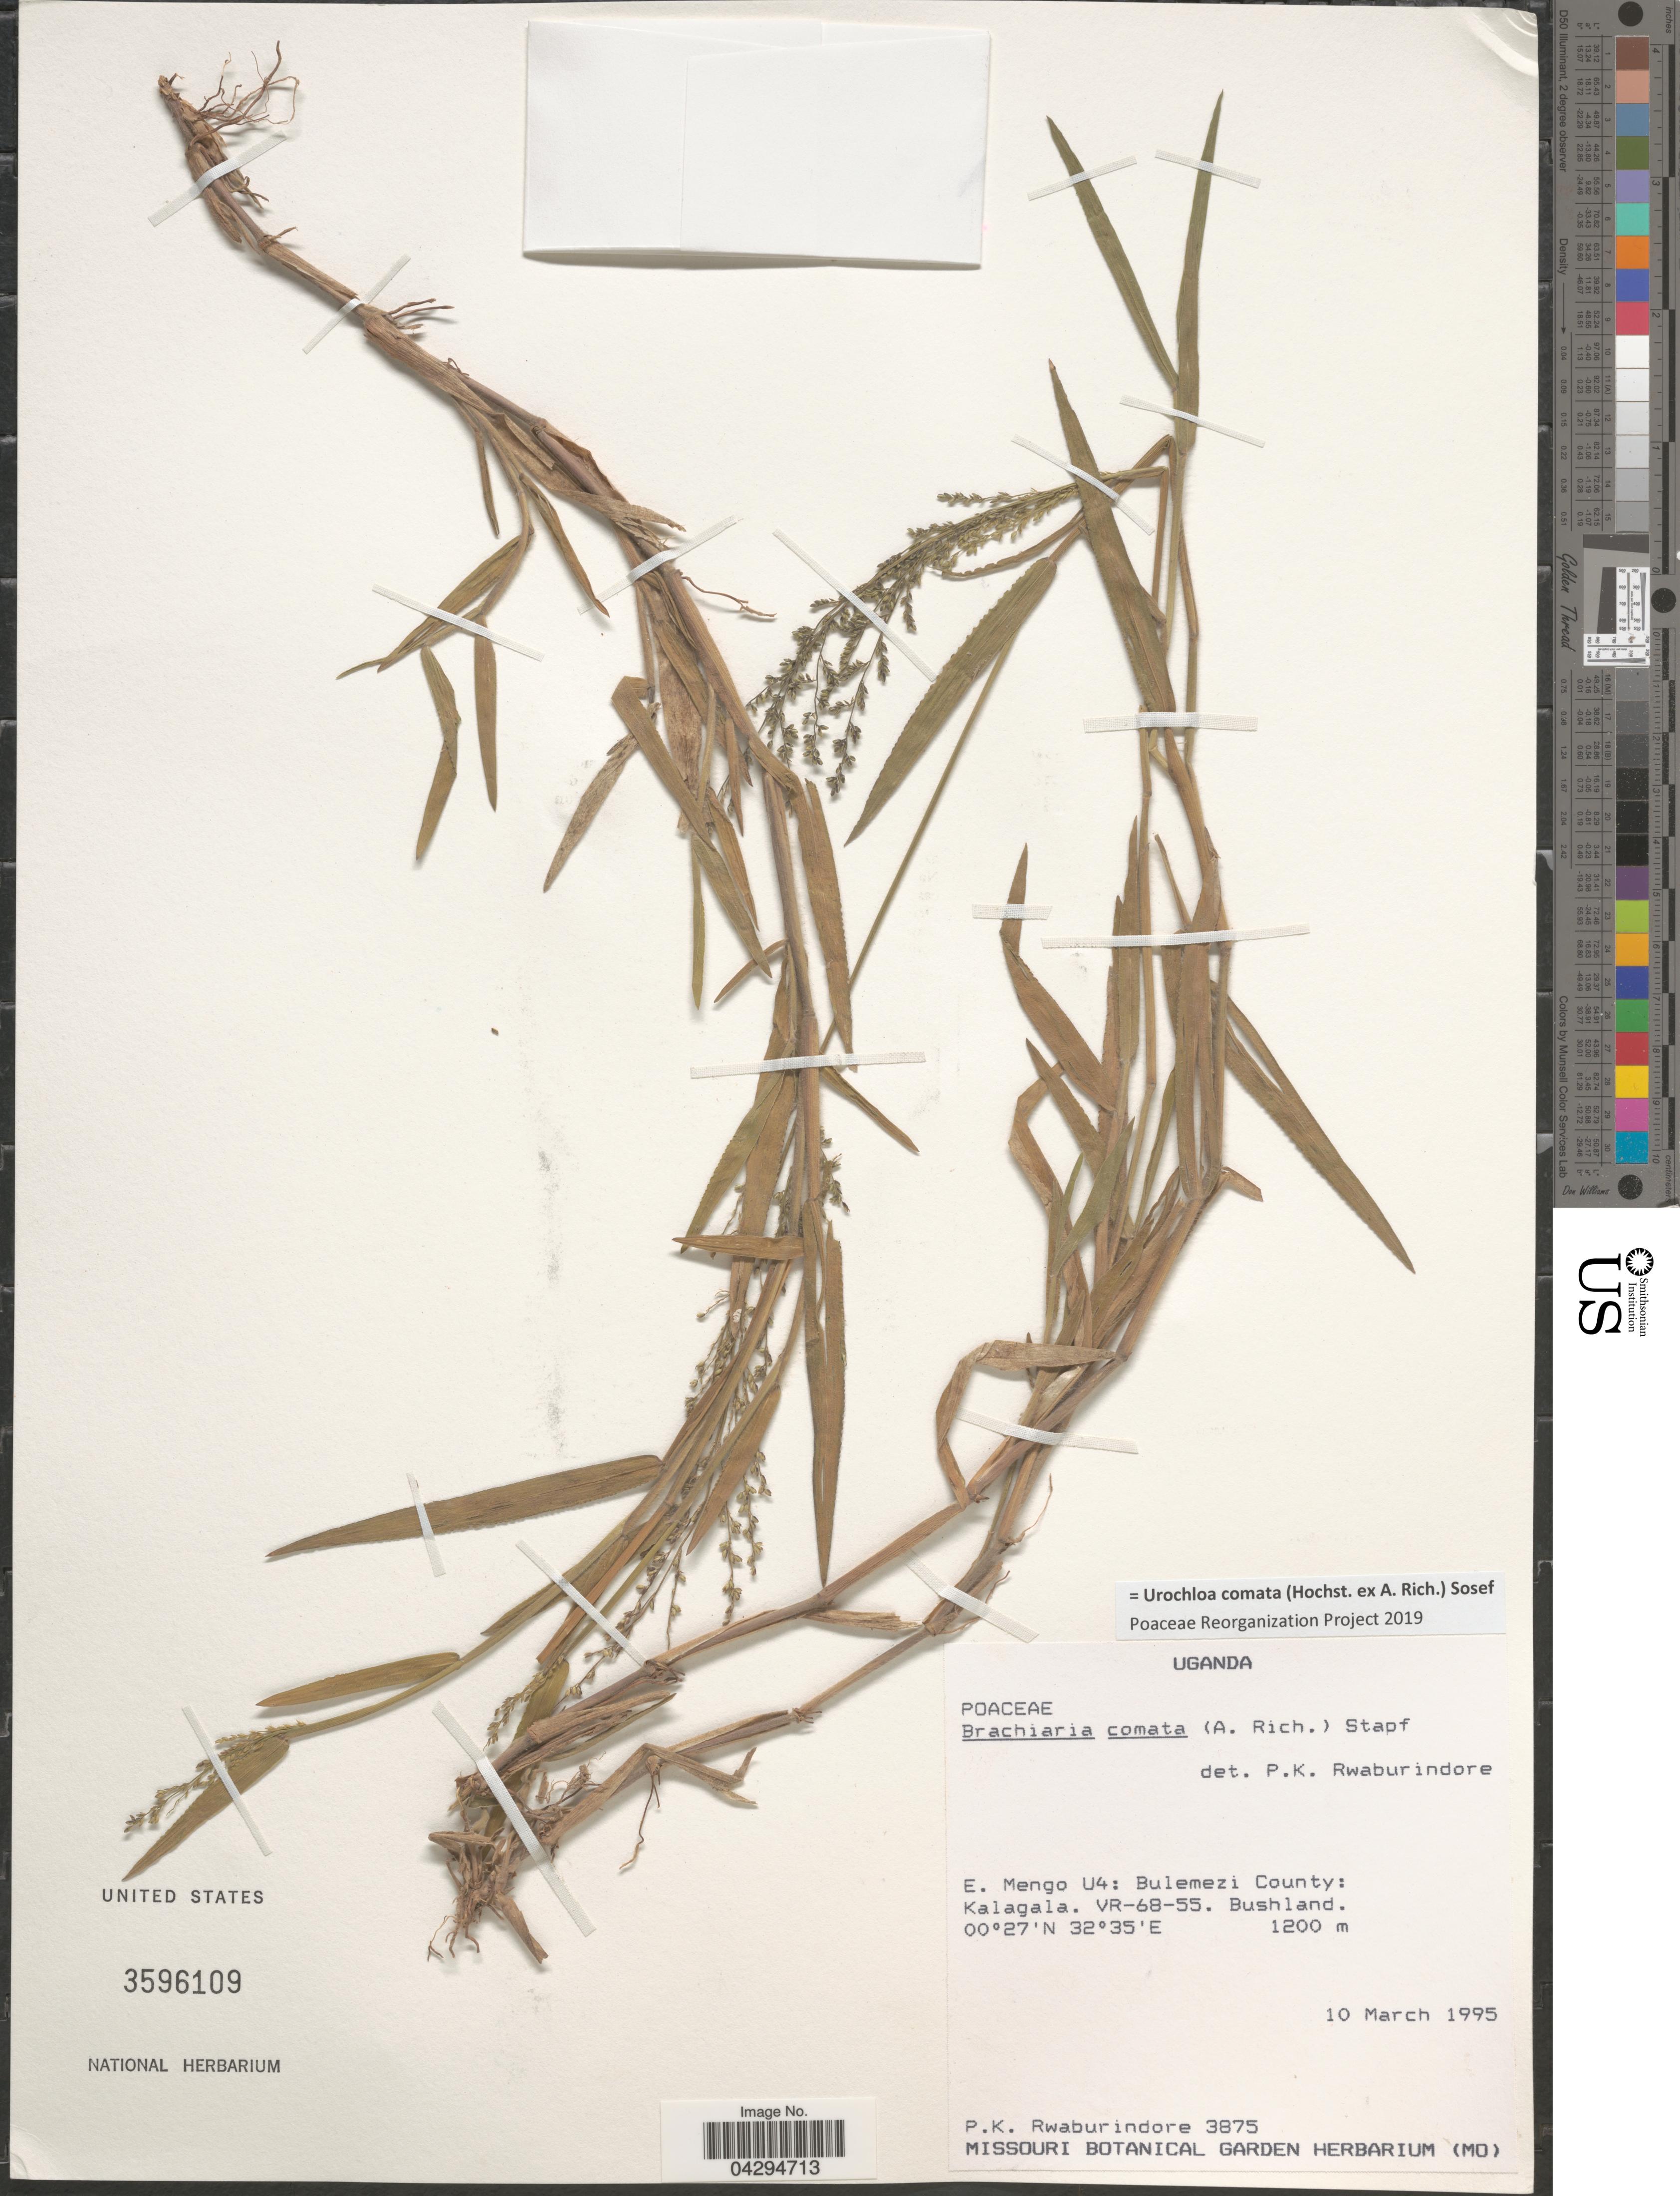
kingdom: Plantae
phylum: Tracheophyta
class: Liliopsida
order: Poales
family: Poaceae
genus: Urochloa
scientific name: Urochloa comata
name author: (Hochst. ex A. Rich.) Sosef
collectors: P. Rwaburindore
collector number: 3875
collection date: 1995-03-10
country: Uganda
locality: E. Mengo U4: Bulemezi County: Kalagala. VR-68-55. Bushland.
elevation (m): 1200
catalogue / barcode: US 3596109